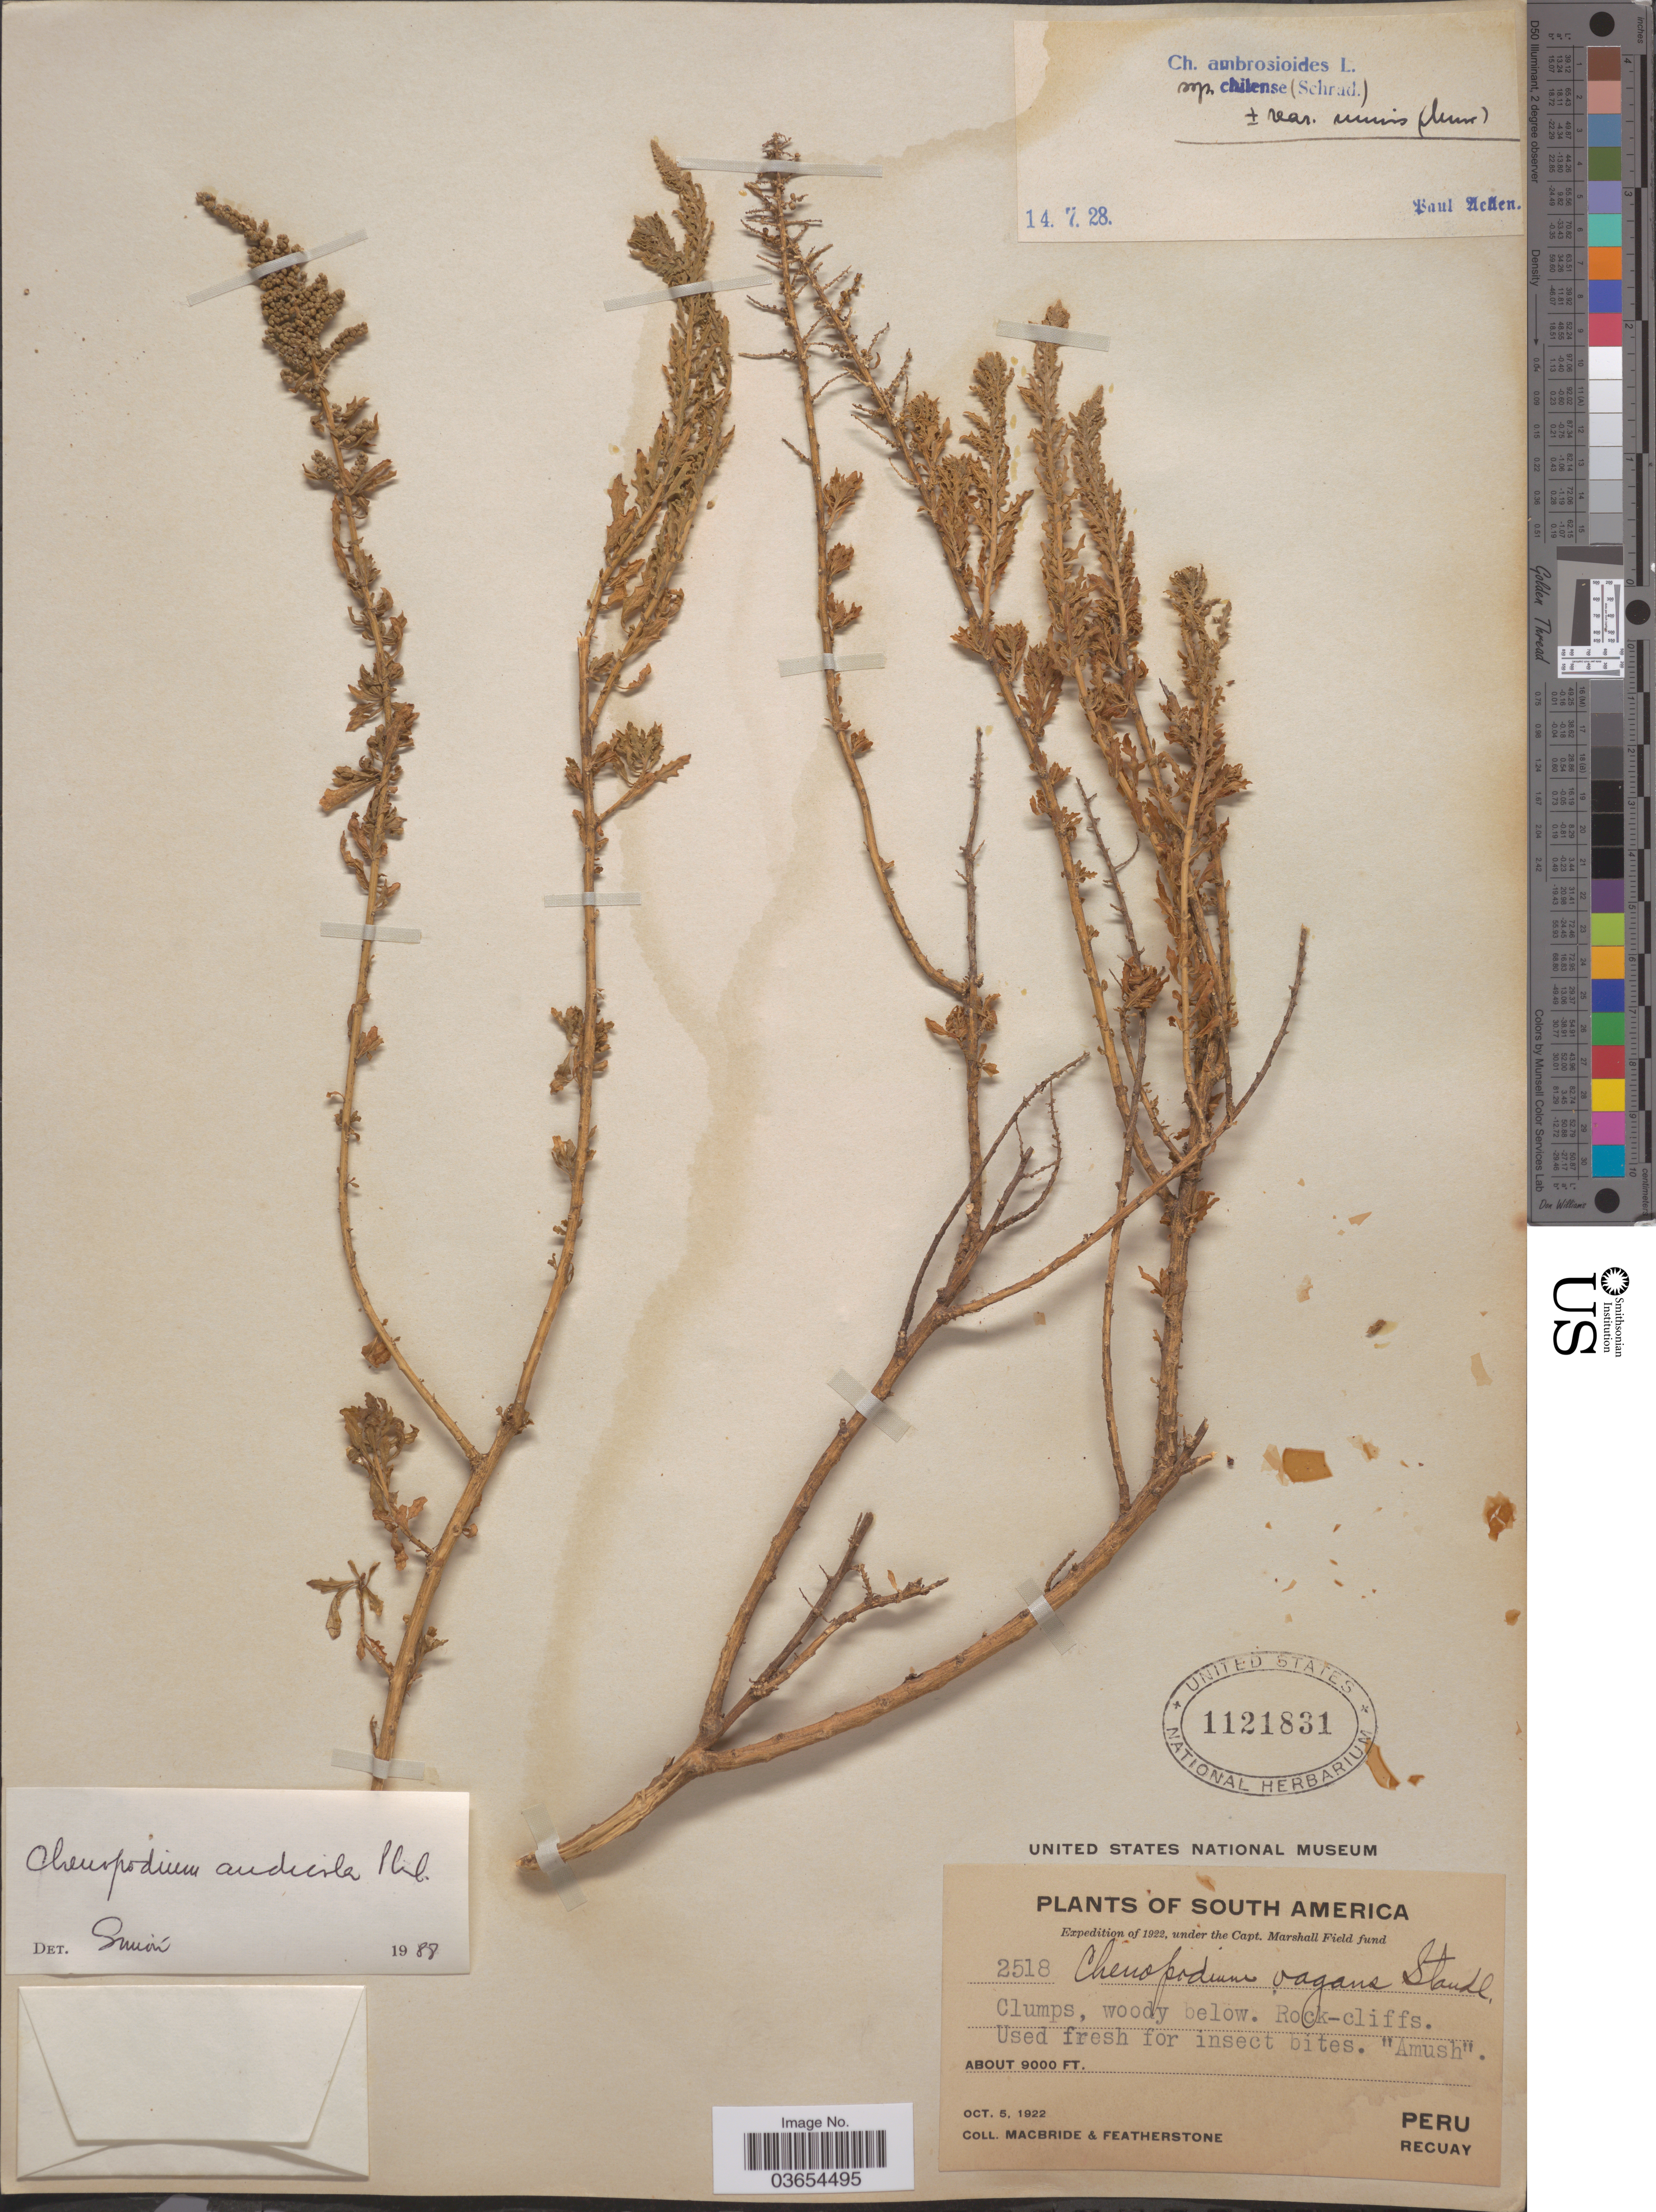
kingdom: Plantae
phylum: Tracheophyta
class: Magnoliopsida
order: Caryophyllales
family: Amaranthaceae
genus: Chenopodium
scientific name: Chenopodium andicola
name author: (Phil.) Reiche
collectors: Macbride, -- & -. Featherstone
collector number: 2518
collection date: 1922-10-05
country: Peru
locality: Recuay.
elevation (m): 2743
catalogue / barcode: US 1121831